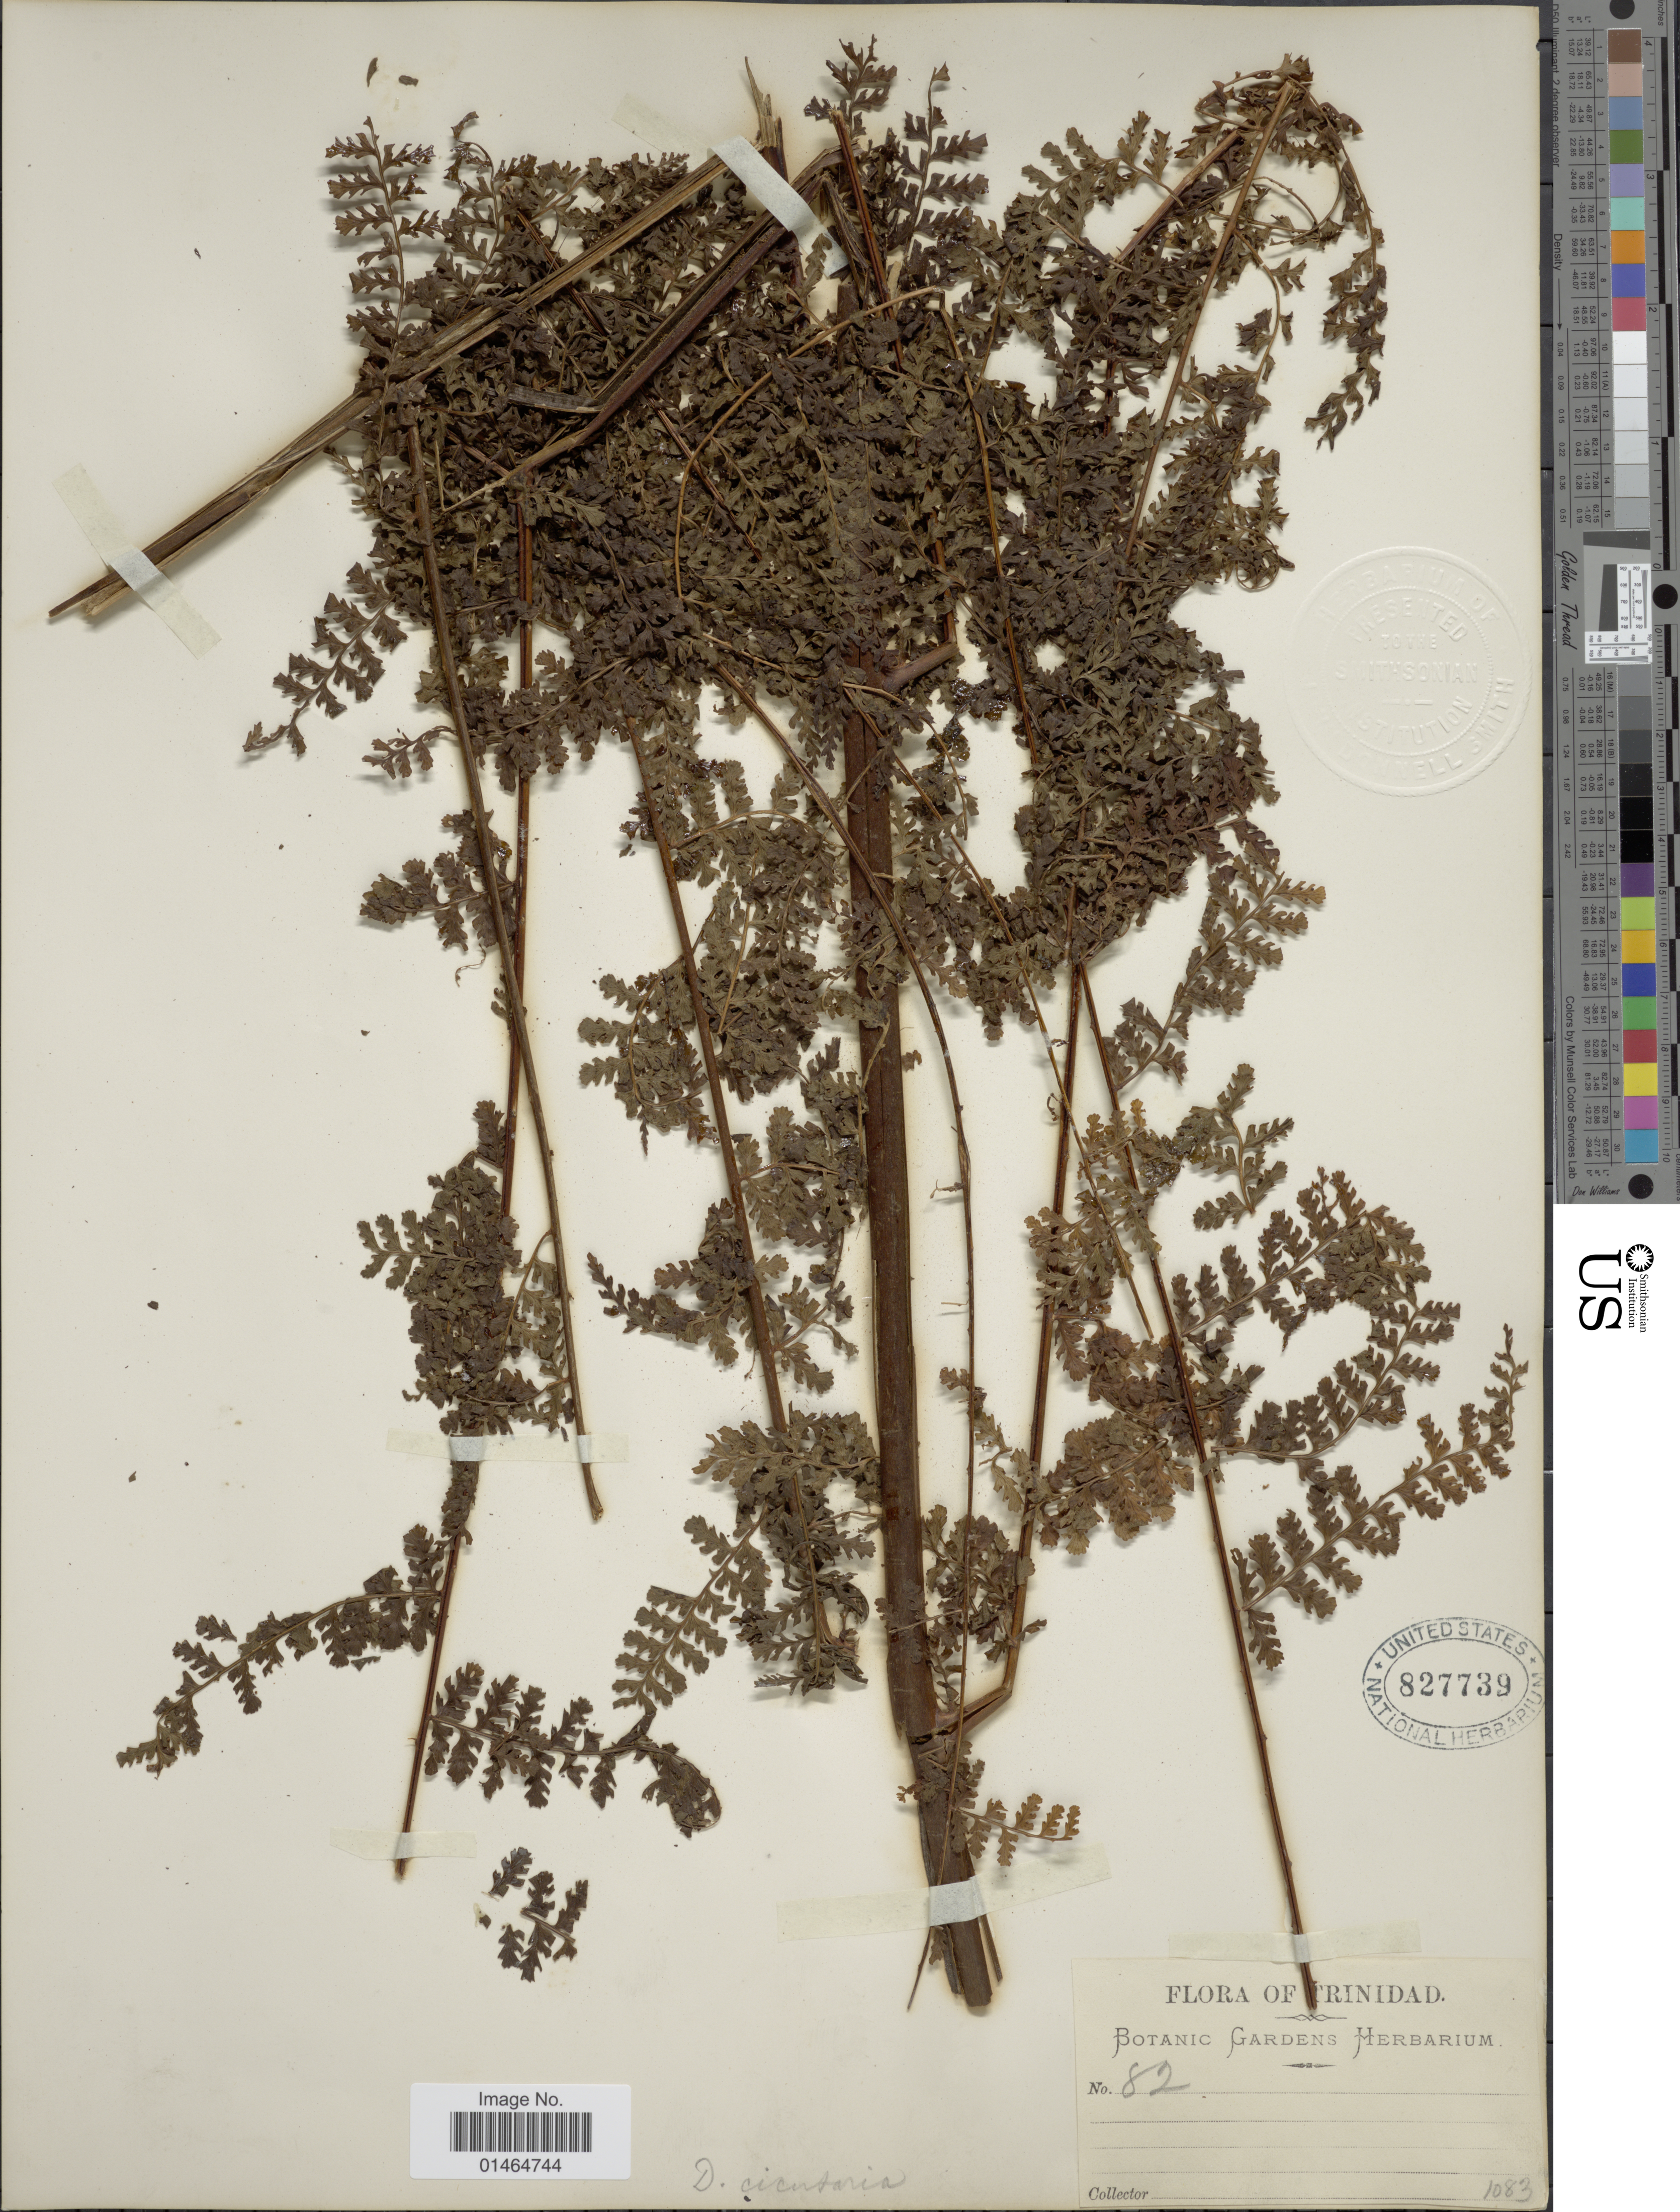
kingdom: Plantae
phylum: Tracheophyta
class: Polypodiopsida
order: Polypodiales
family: Dennstaedtiaceae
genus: Dennstaedtia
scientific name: Dennstaedtia dissecta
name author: (Sw.) T. Moore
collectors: Botanic Gardens Herbarium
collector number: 82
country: Trinidad and Tobago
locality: Trinidad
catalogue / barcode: US 827739